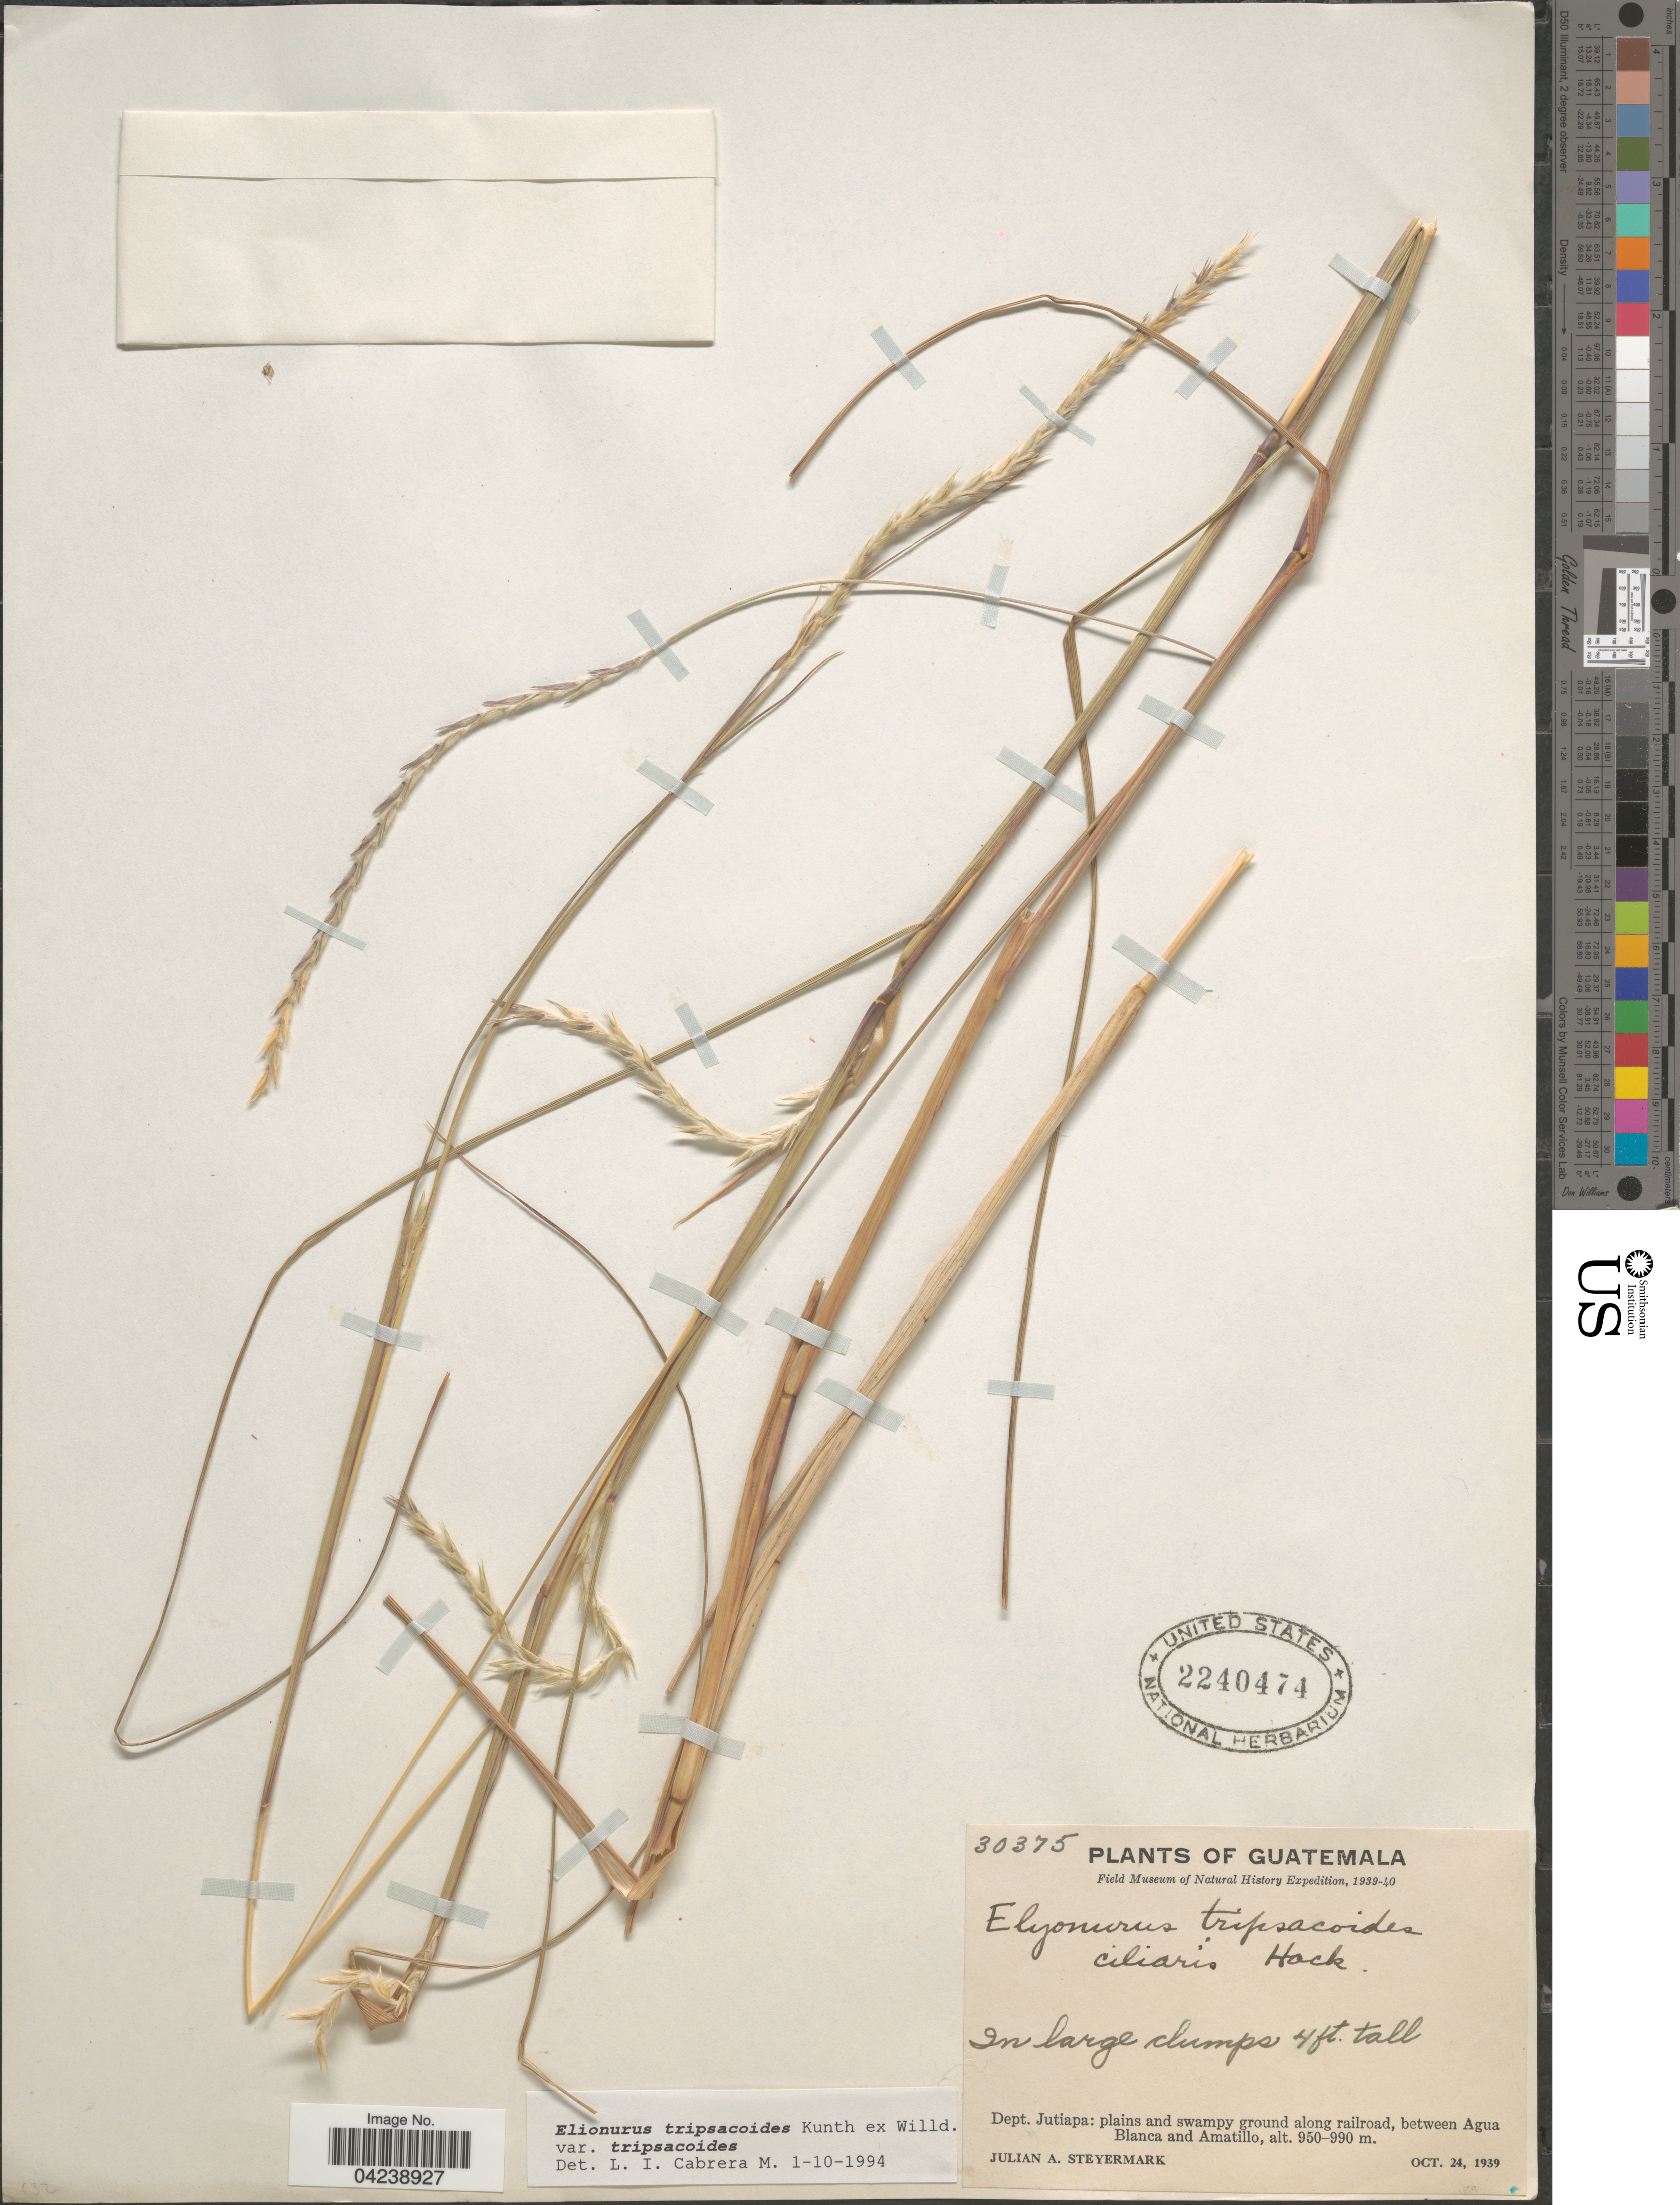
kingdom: Plantae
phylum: Tracheophyta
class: Liliopsida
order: Poales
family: Poaceae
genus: Elionurus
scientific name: Elionurus tripsacoides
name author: Humb. & Bonpl. ex Willd.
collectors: J. Steyermark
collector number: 30375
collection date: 1939-10-24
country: Guatemala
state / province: Jutiapa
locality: Field Museum of Natural History Expedition, 1939-40. Dept. Jutiapa: plains and swampy ground along railroad, between Agua Blanca and Amatillo.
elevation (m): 950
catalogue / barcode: US 2240474